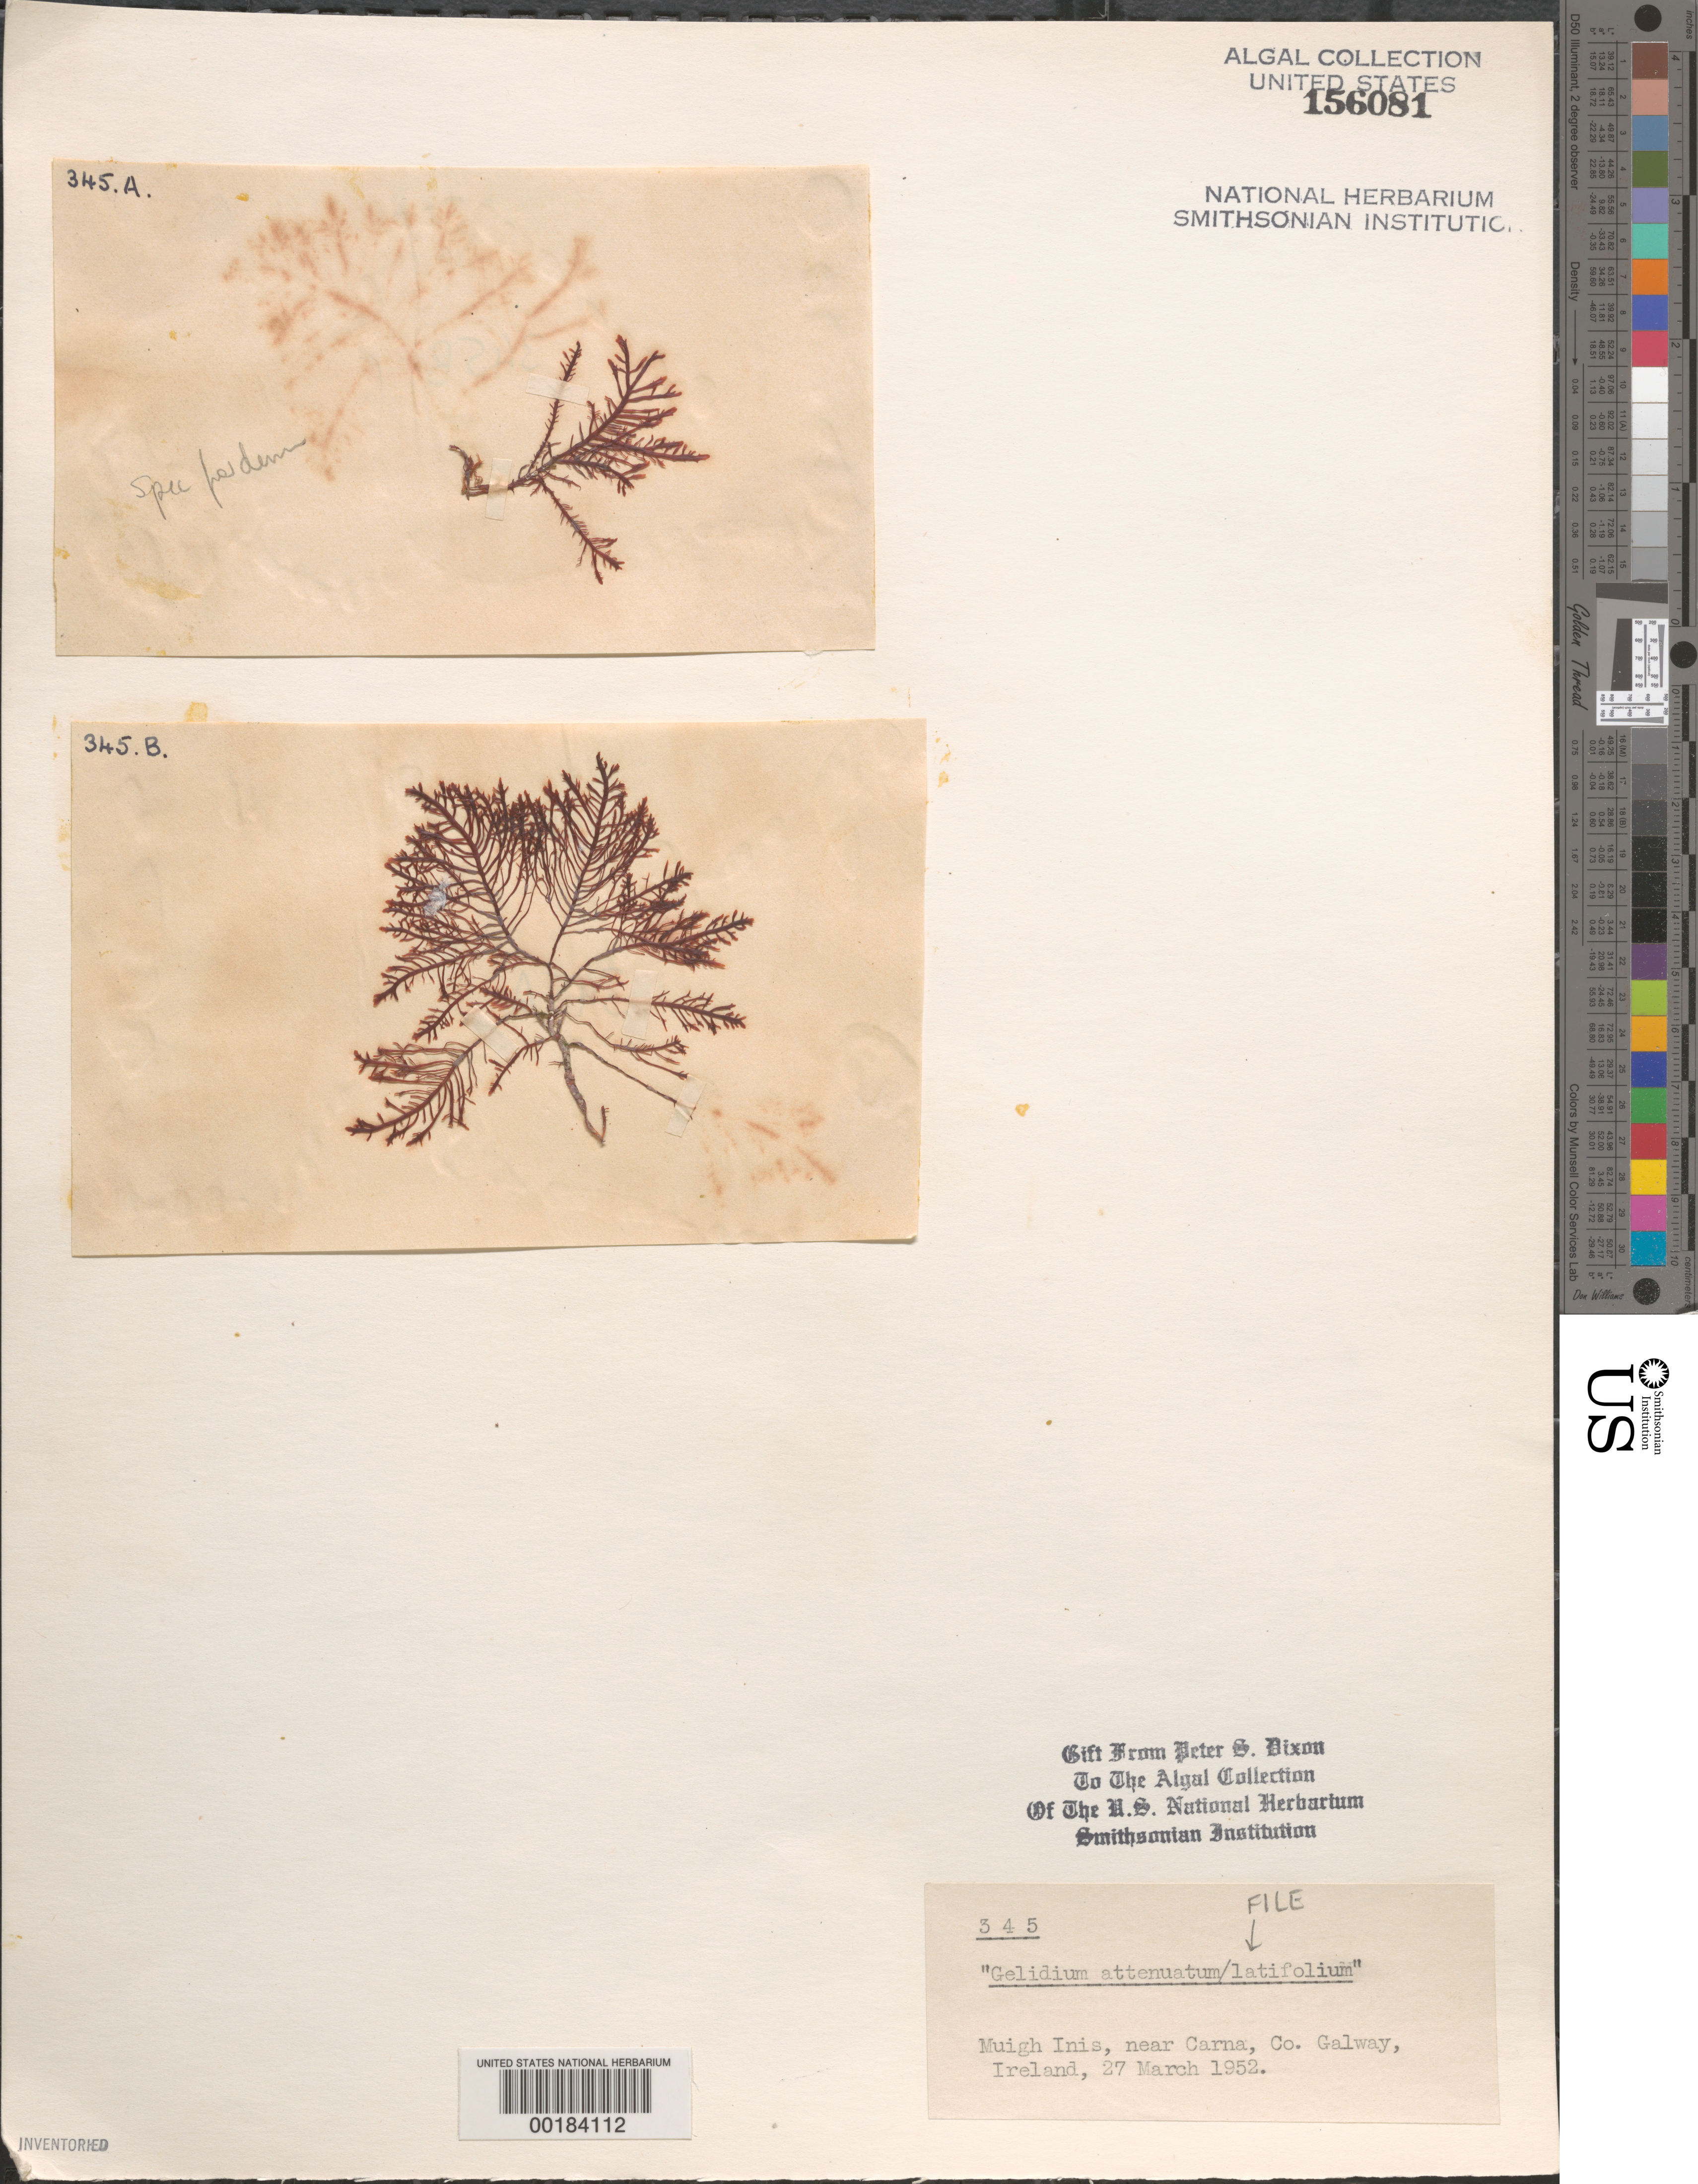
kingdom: Plantae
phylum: Rhodophyta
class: Florideophyceae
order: Gelidiales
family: Gelidiaceae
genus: Gelidium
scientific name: Gelidium spinosum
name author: (S.G. Gmel.) P.C. Silva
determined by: Algae name updating Project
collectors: P. S. Dixon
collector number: PSD 345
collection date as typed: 27 Mar 1952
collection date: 1952-03-27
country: Ireland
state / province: Connaught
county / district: Galway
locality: Muigh Inis, near Carna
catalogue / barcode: US 156081